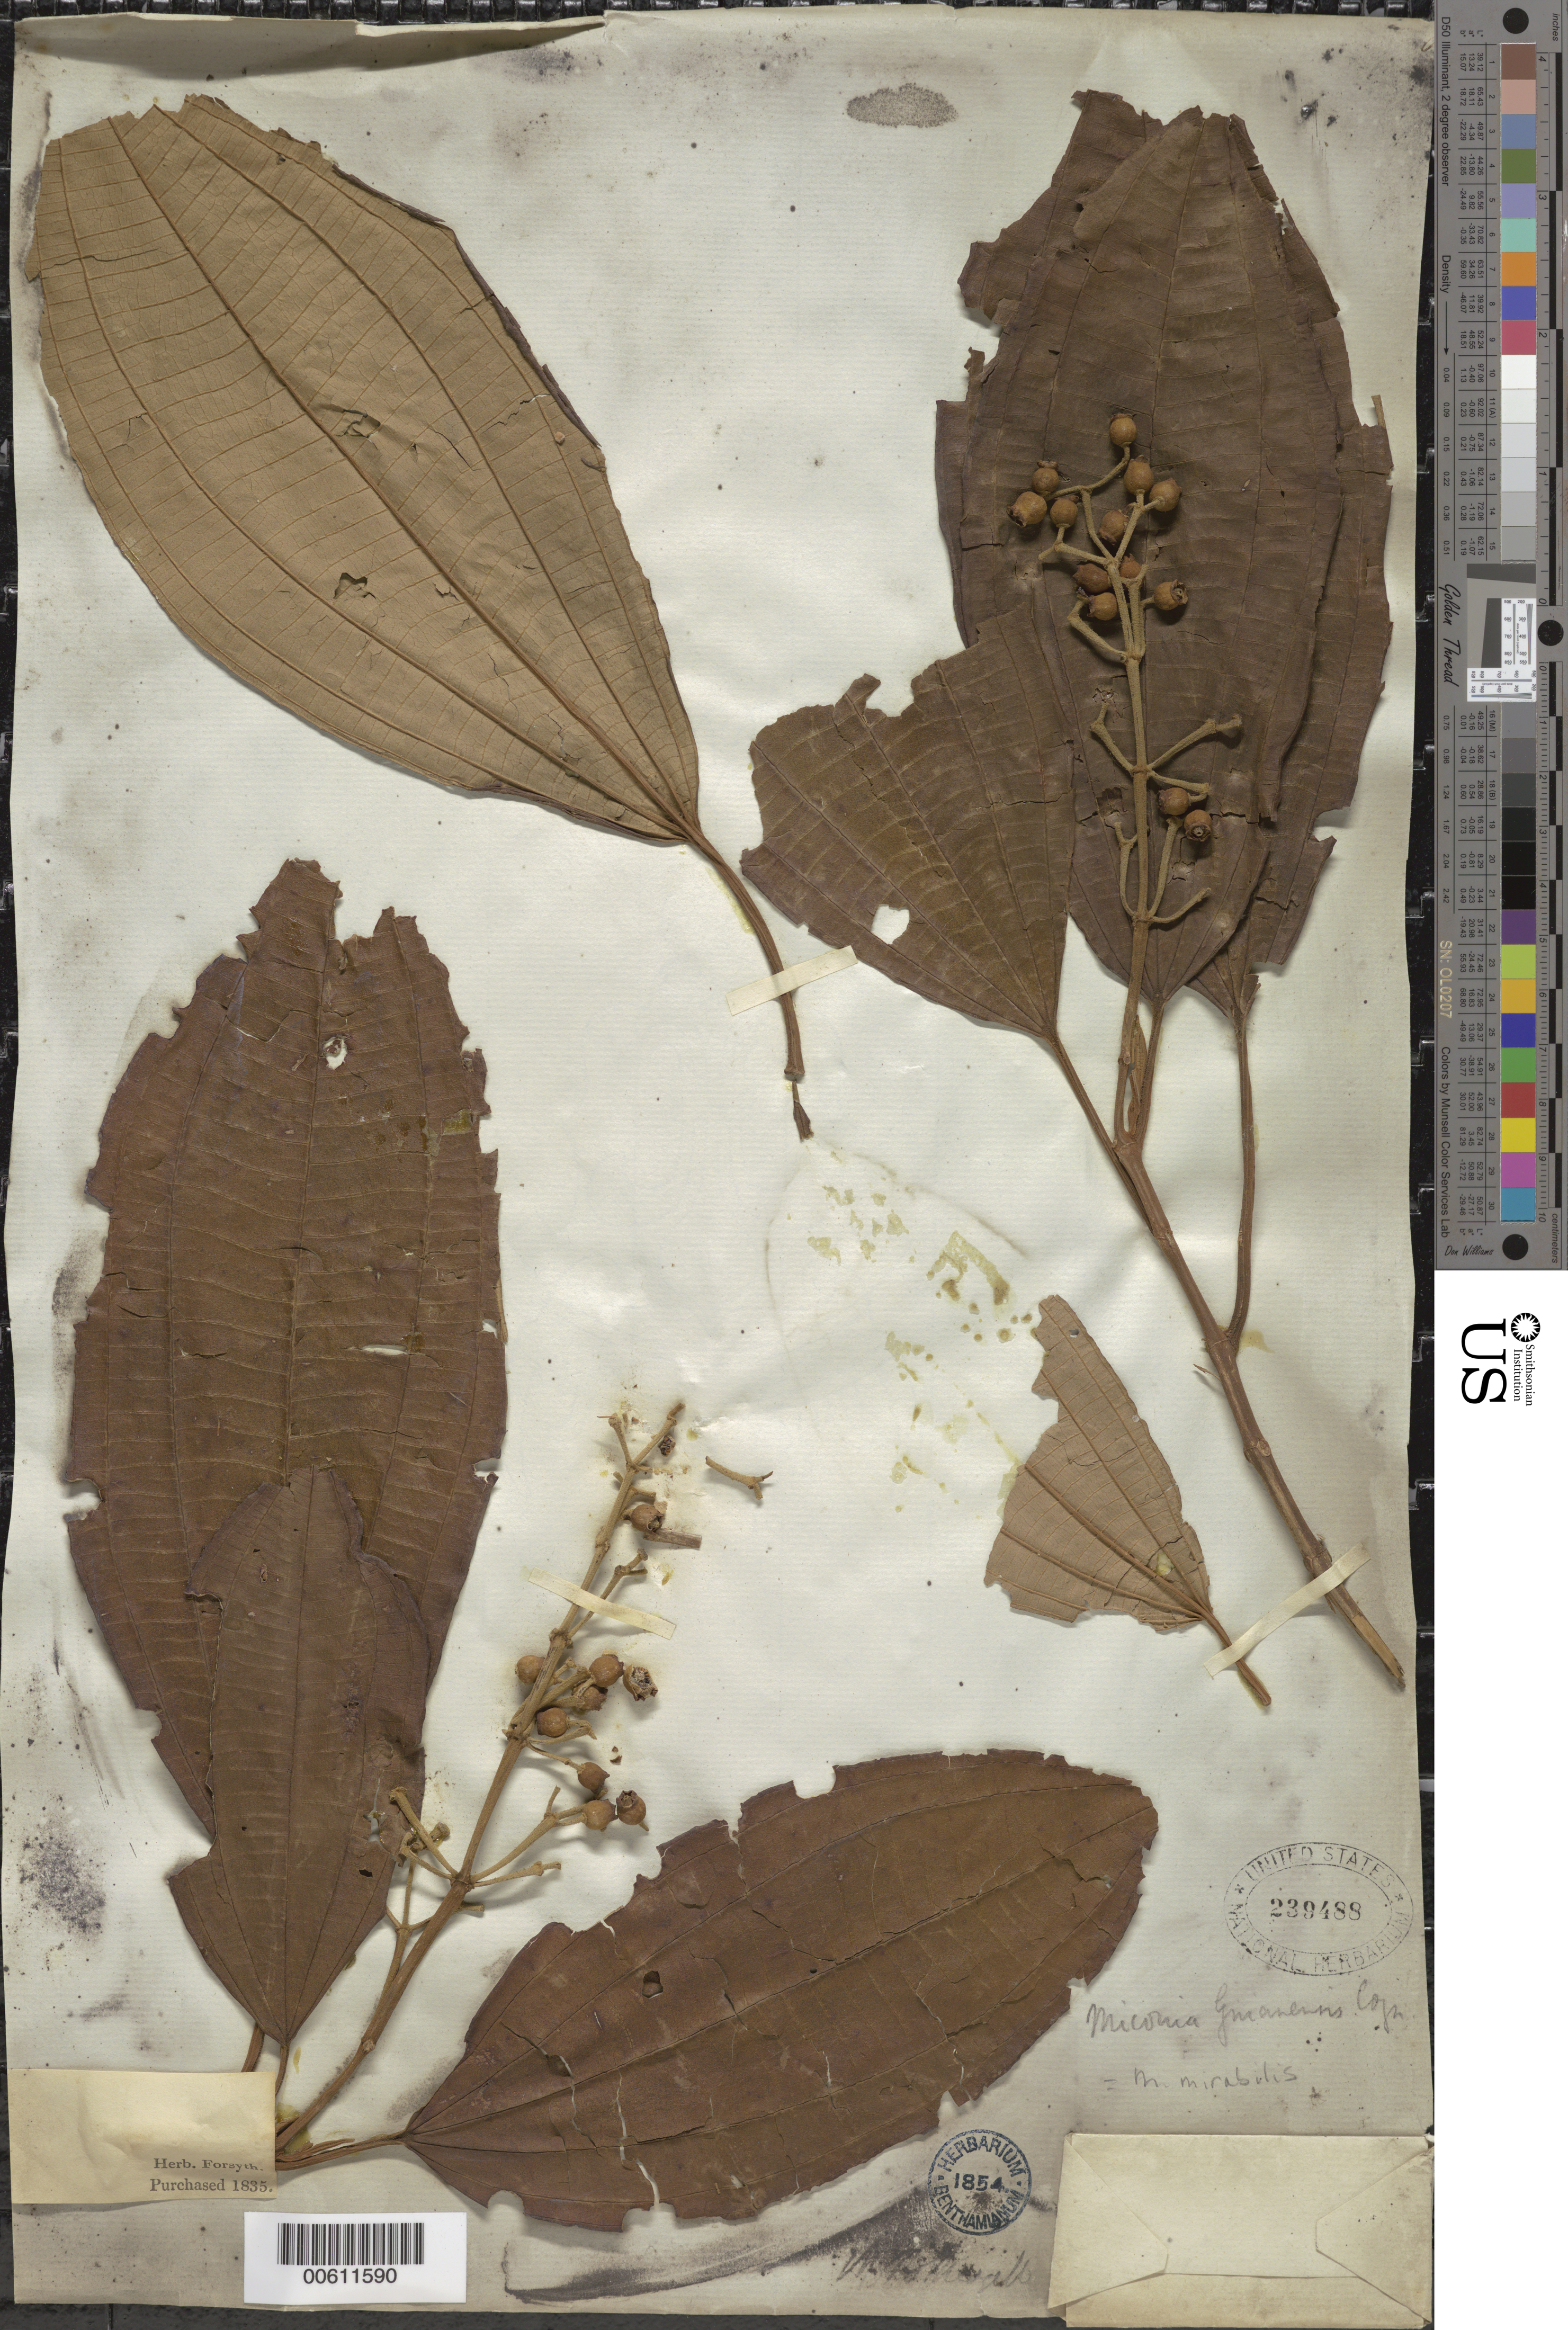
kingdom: Plantae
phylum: Tracheophyta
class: Magnoliopsida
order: Myrtales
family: Melastomataceae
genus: Miconia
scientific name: Miconia mirabilis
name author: (Aubl.) L.O. Williams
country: Guyana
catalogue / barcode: US 239488